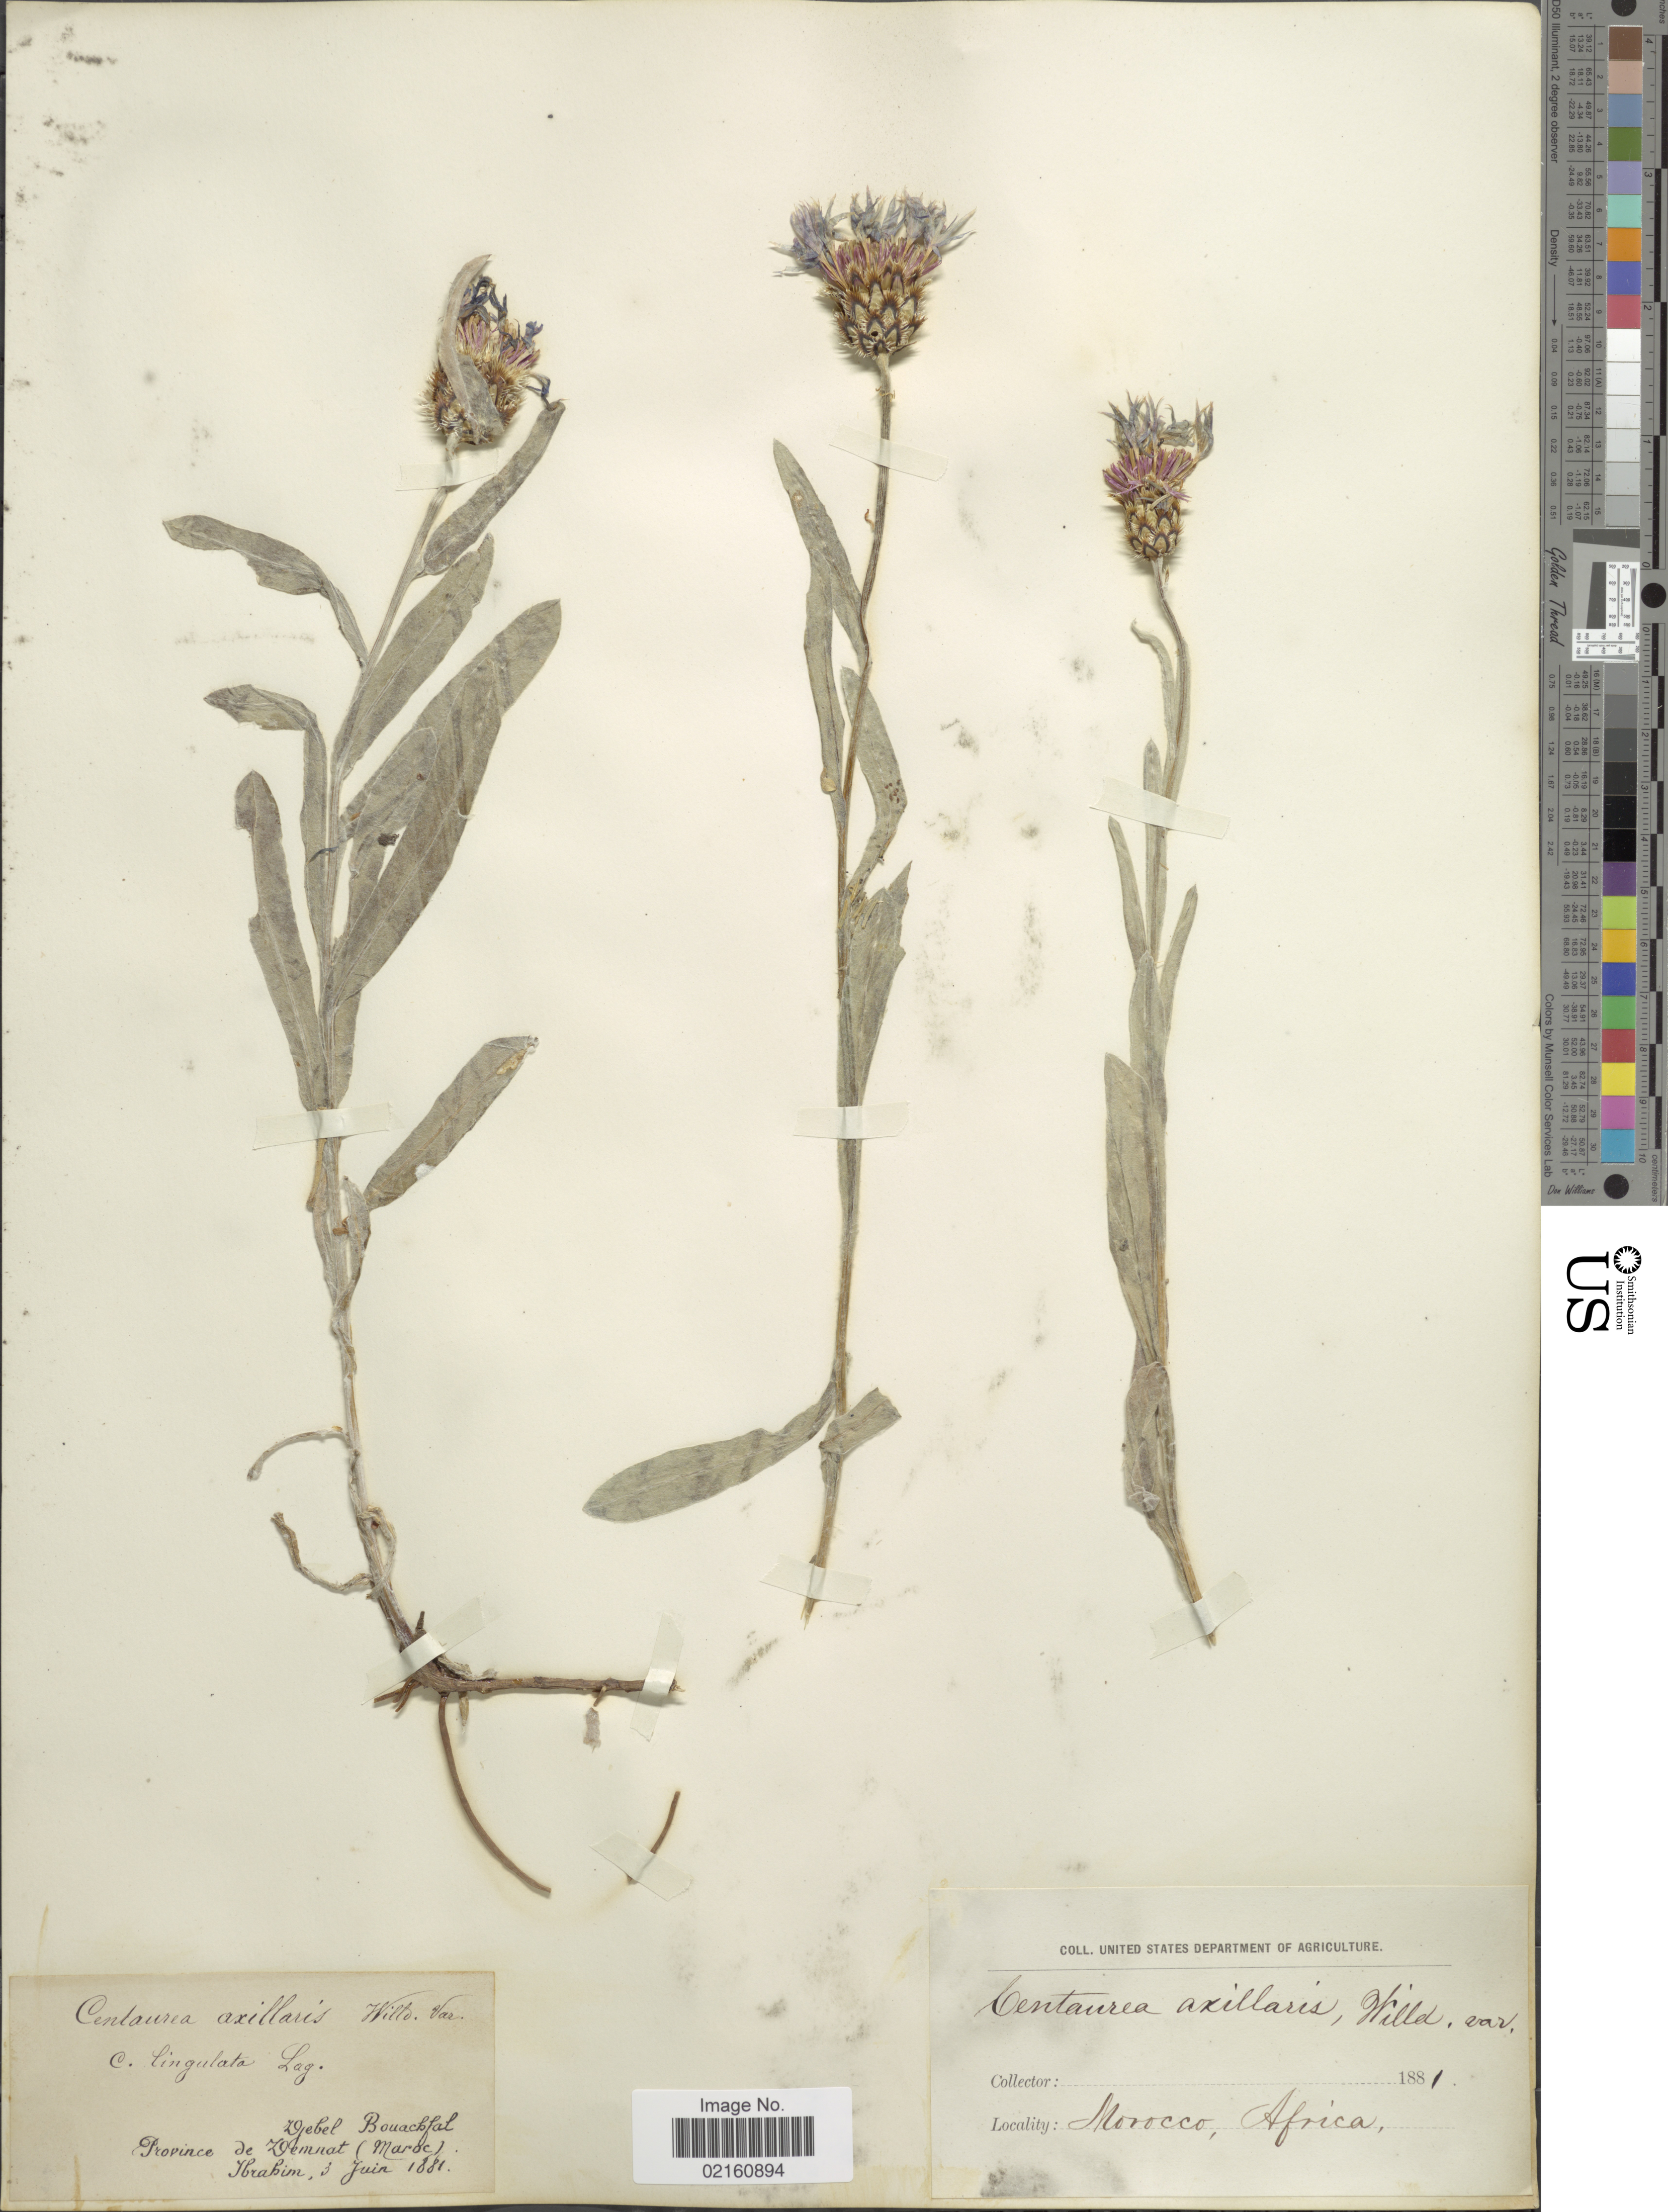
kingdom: Plantae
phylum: Tracheophyta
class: Magnoliopsida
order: Asterales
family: Asteraceae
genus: Centaurea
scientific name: Centaurea axillaris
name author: Willd.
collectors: -. Ibrahim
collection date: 1881-06-03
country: Morocco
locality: Africa, Djebel Bouachfal, Province de Demnat (Maroc)